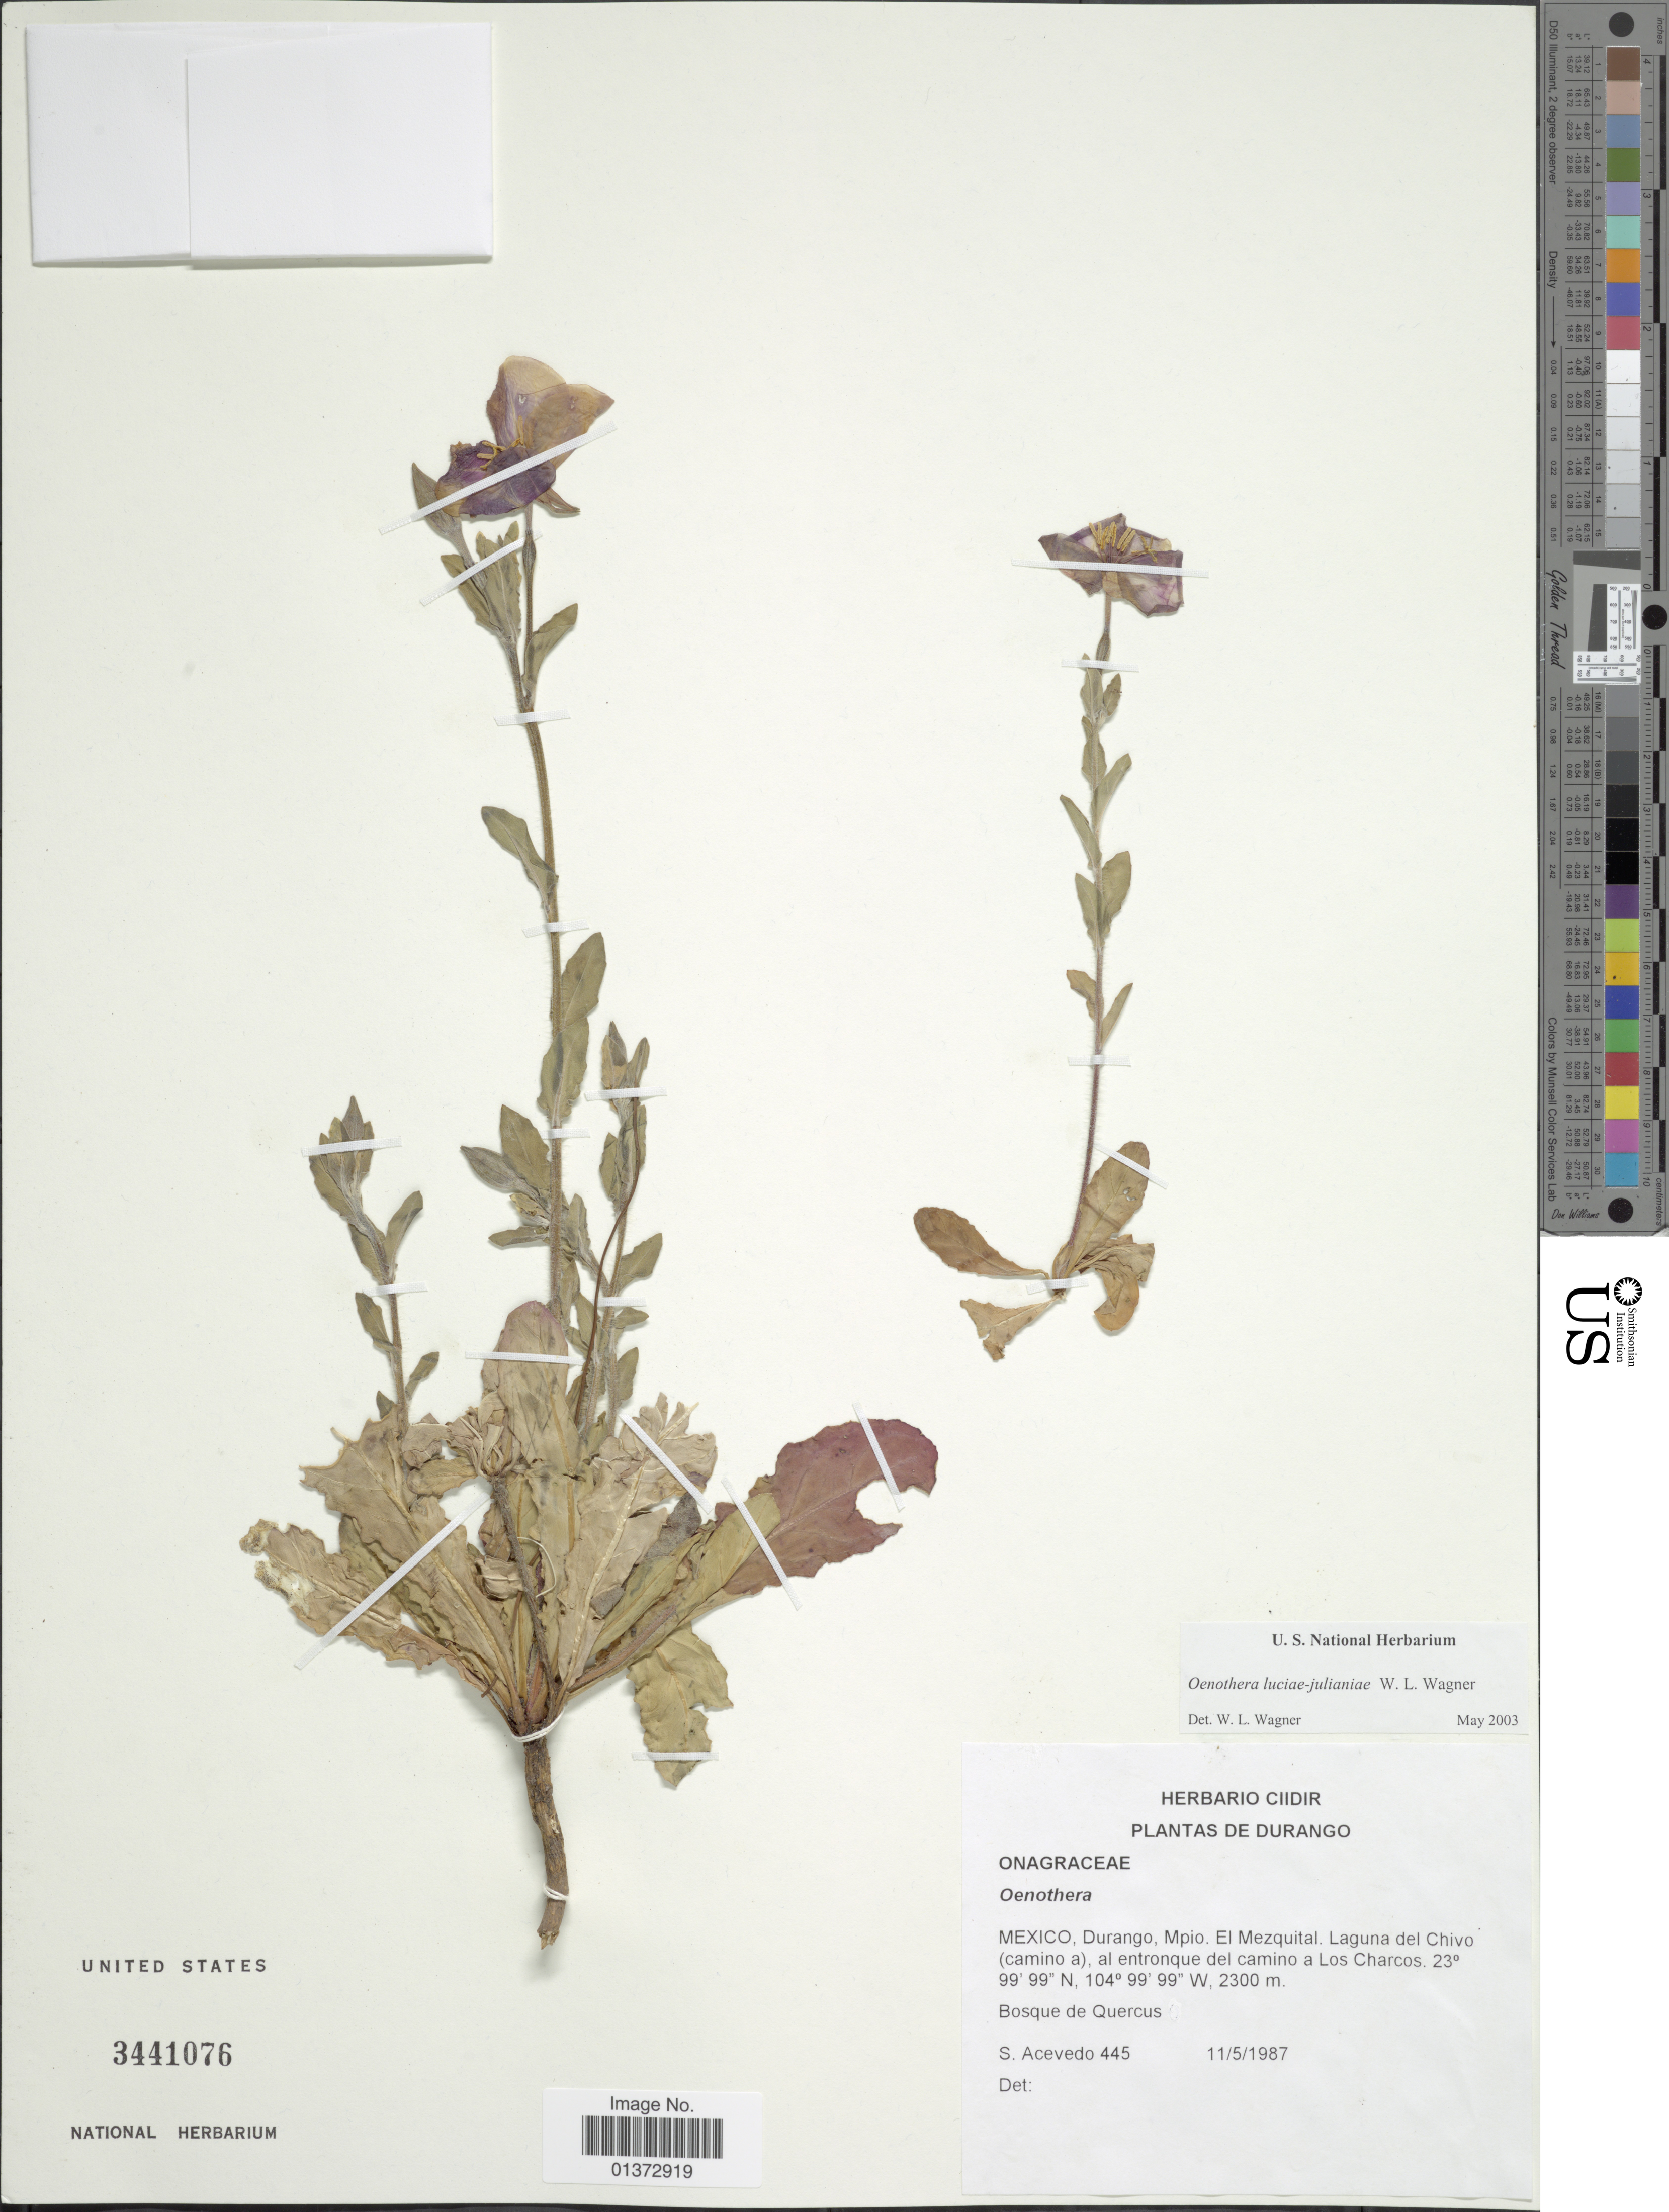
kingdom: Plantae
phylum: Tracheophyta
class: Magnoliopsida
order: Myrtales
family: Onagraceae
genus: Oenothera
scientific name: Oenothera luciae-julianiae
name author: W.L. Wagner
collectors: S. Acevedo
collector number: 445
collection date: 1987-05-11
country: Mexico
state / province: Durango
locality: Mpio. El Mezquital, Laguna del Chivo (camino), al entronqui del camino a Los Charcos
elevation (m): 2300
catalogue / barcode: US 3441076